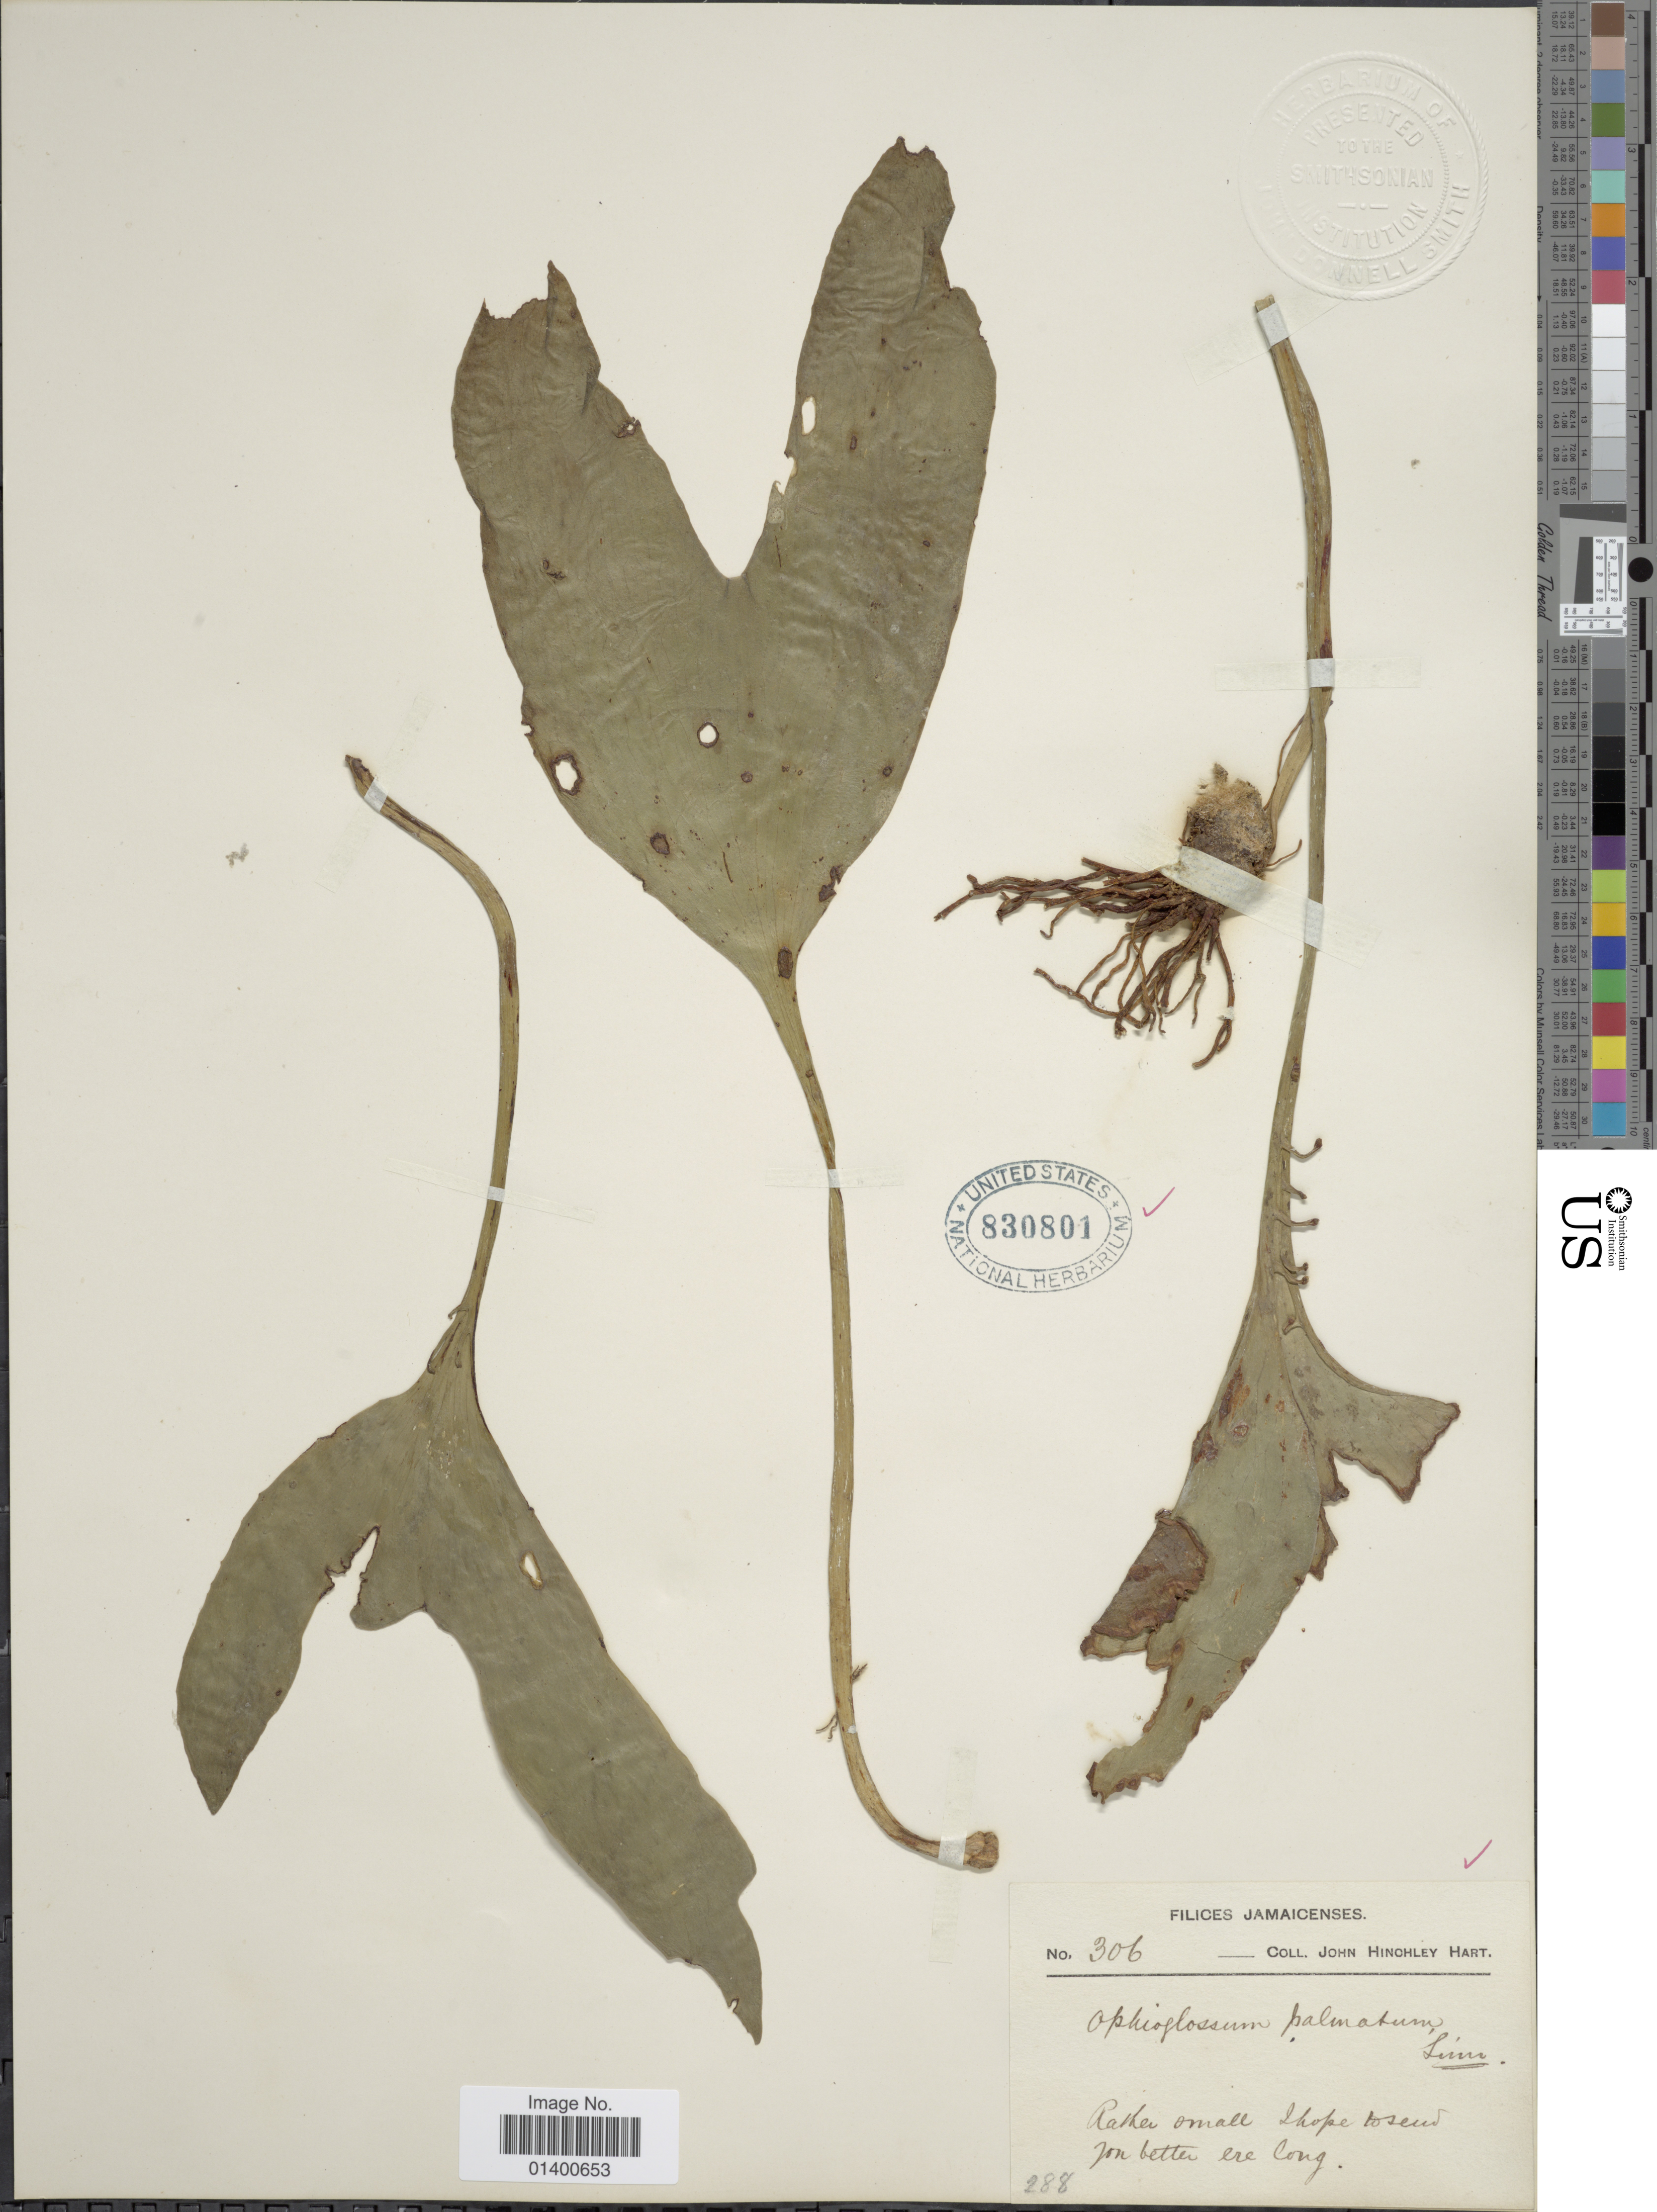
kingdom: Plantae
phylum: Tracheophyta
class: Polypodiopsida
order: Ophioglossales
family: Ophioglossaceae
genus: Cheiroglossa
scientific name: Cheiroglossa palmata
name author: (L.) C. Presl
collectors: J. H. Hart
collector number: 306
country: Jamaica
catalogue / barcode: US 830801